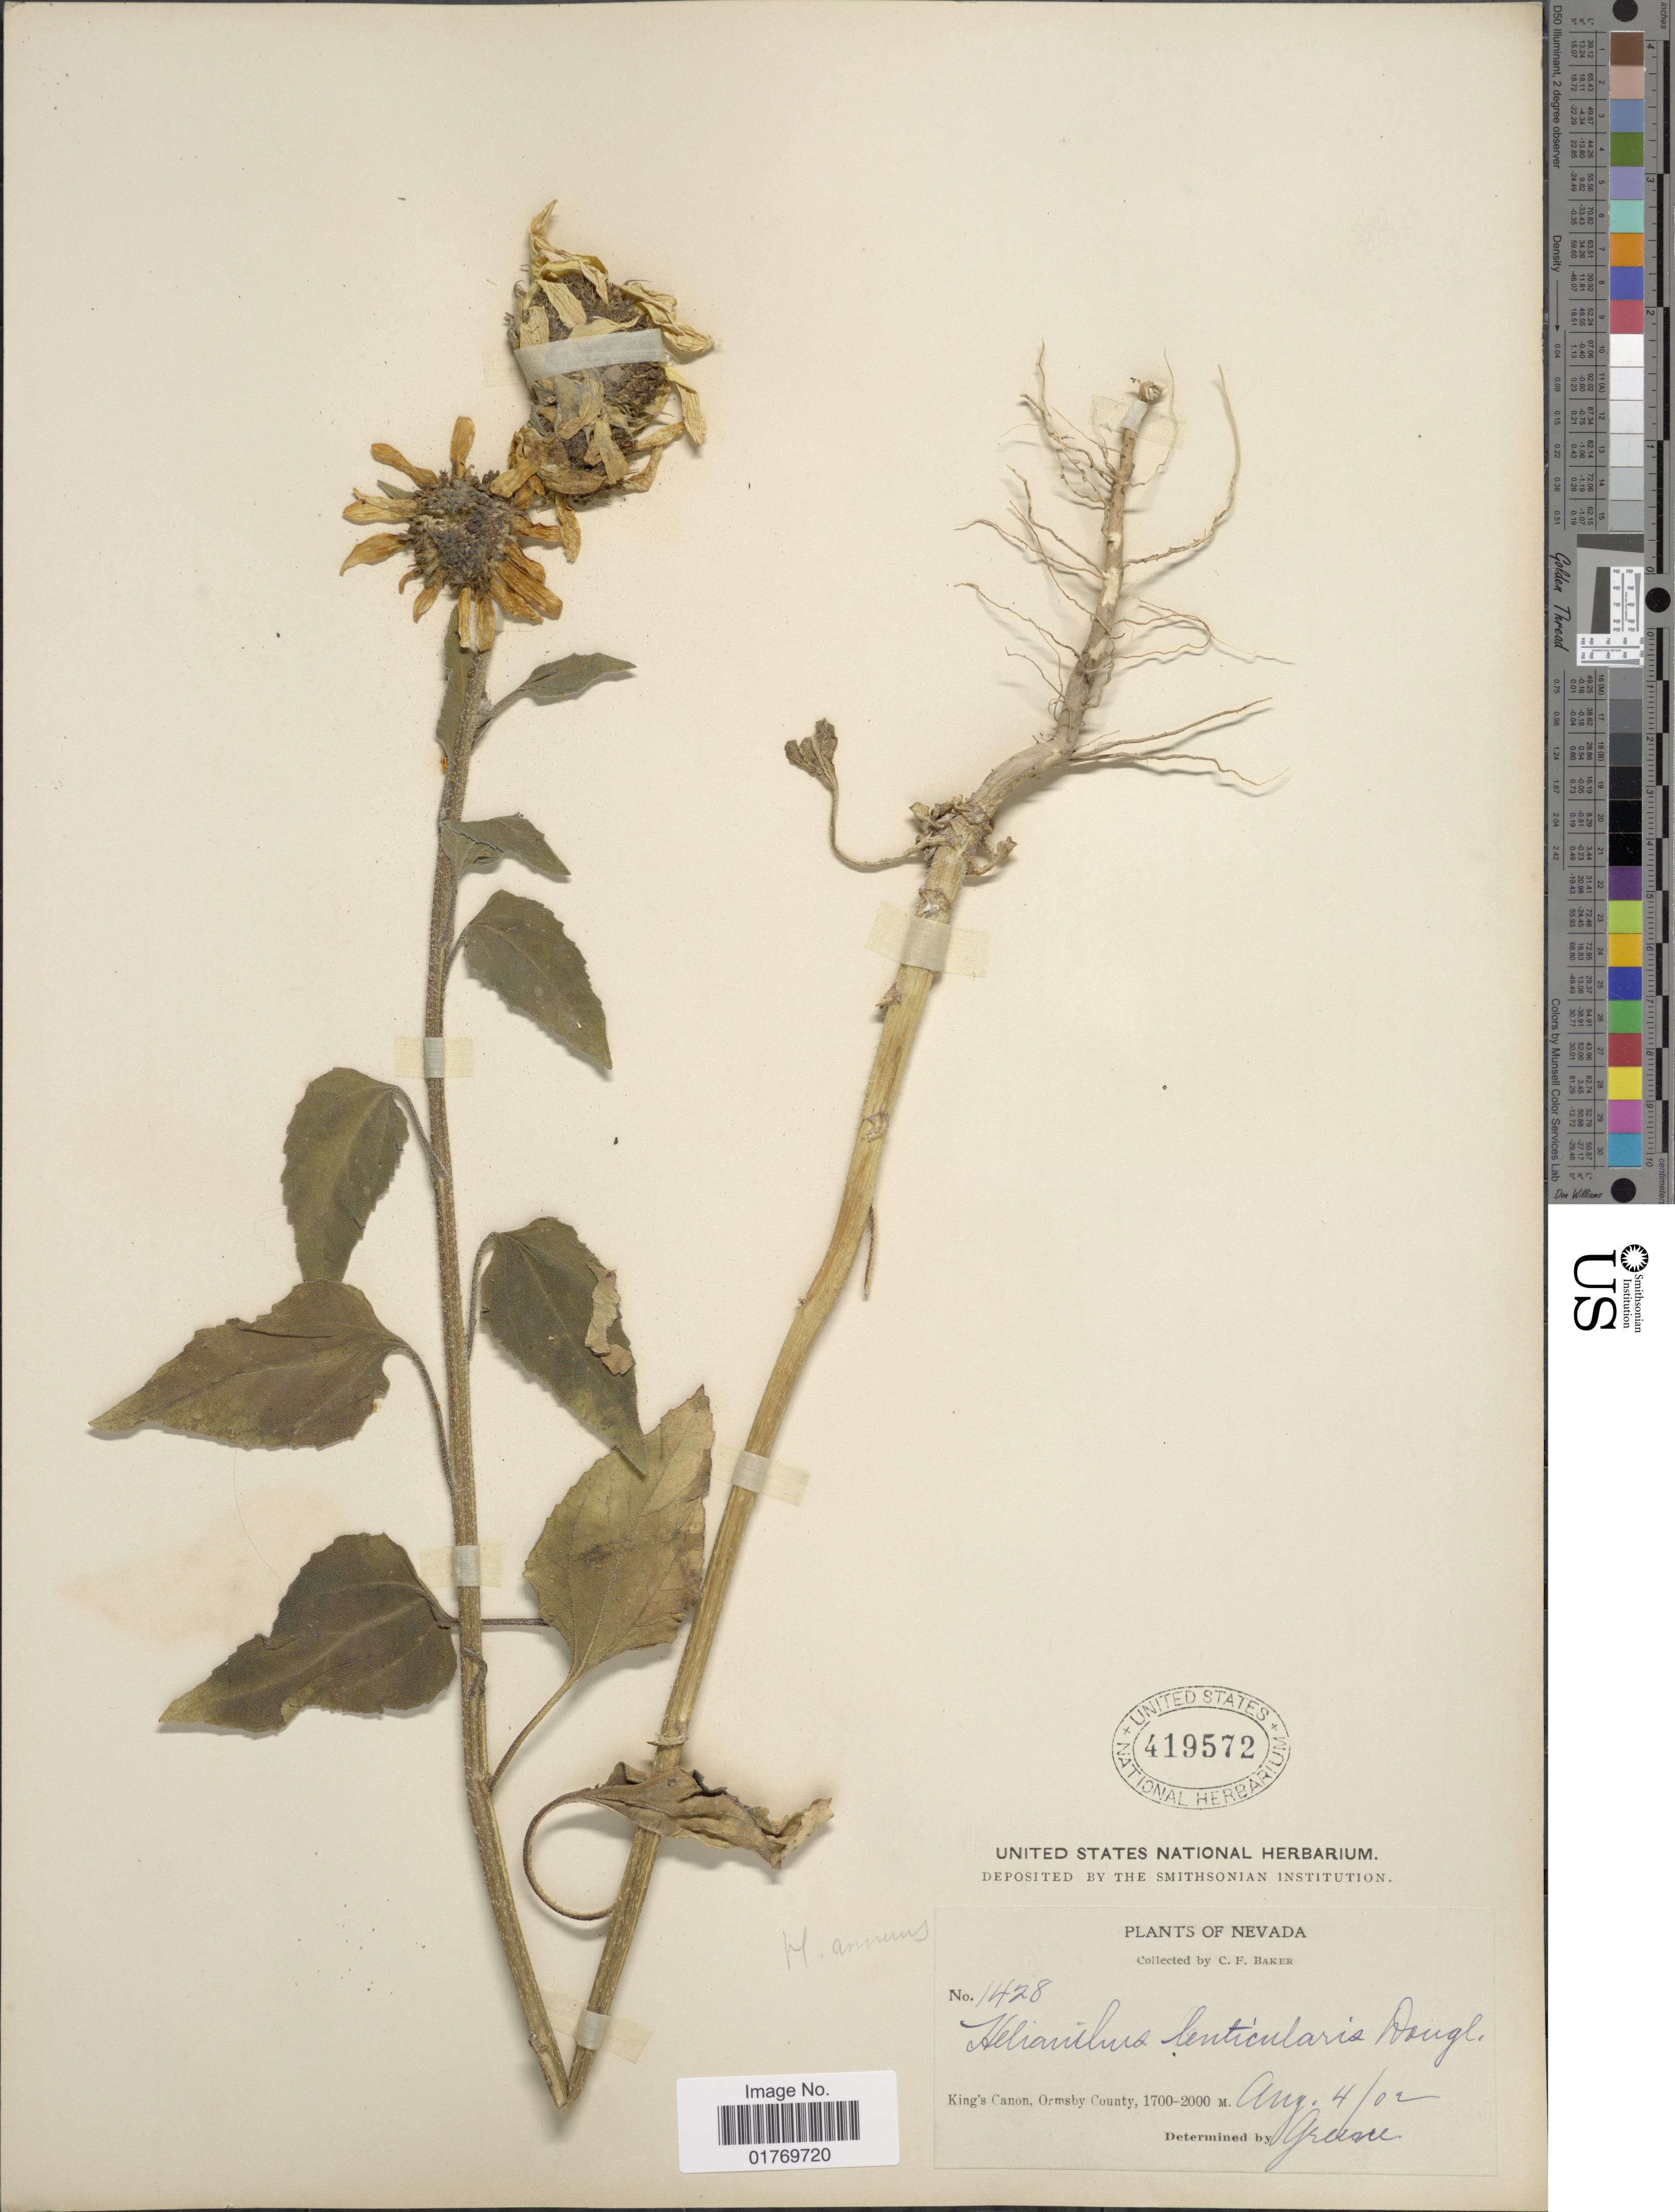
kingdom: Plantae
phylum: Tracheophyta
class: Magnoliopsida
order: Asterales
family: Asteraceae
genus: Helianthus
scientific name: Helianthus annuus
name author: L.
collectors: C. F. Baker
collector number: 1428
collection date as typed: Transcribed d/m/y: 4/8/2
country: United States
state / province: Nevada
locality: King's Canon, Ormsby County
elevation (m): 1700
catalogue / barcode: US 419572